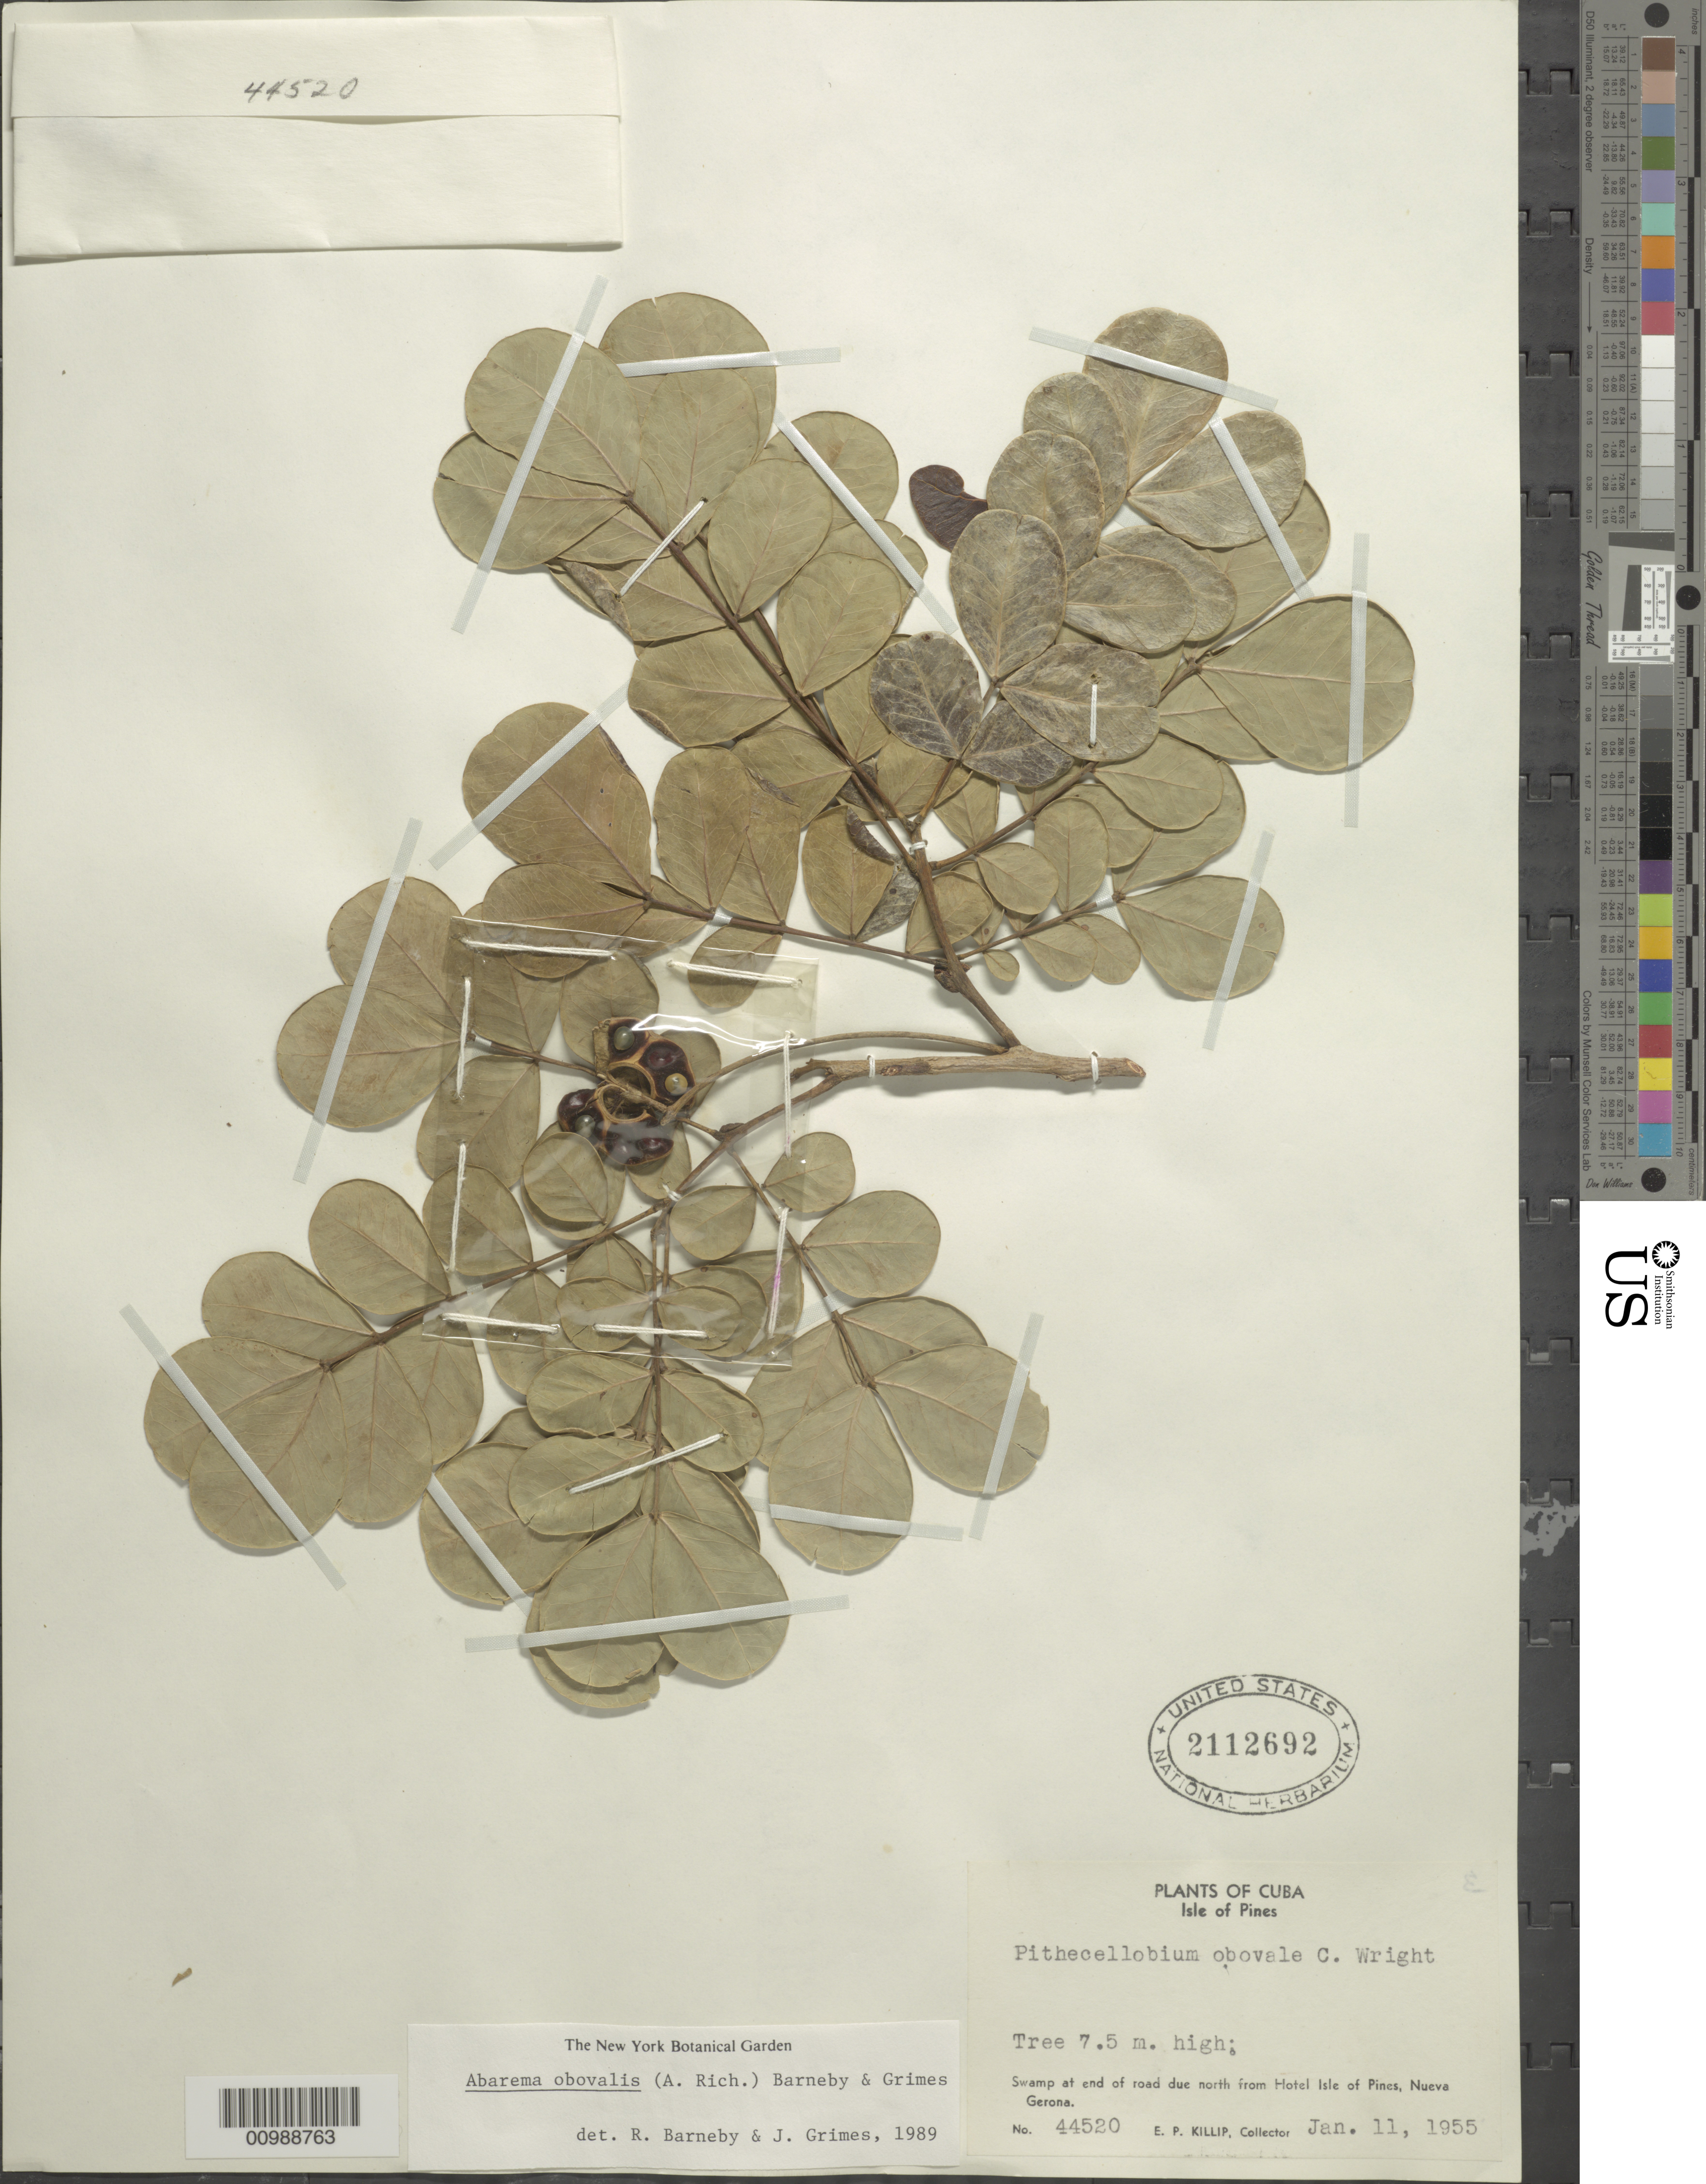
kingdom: Plantae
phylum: Tracheophyta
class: Magnoliopsida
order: Fabales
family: Fabaceae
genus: Jupunba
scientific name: Jupunba obovalis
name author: (A. Rich.) Britton & Rose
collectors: E. P. Killip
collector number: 44520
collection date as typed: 11 Jan 1955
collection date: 1955-01-11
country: Cuba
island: Isla de la Juventud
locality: Nueva Gerona; Swamp at end of road due N from Hotel Isle of Pines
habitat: Swamp at end of road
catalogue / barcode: US 2112692